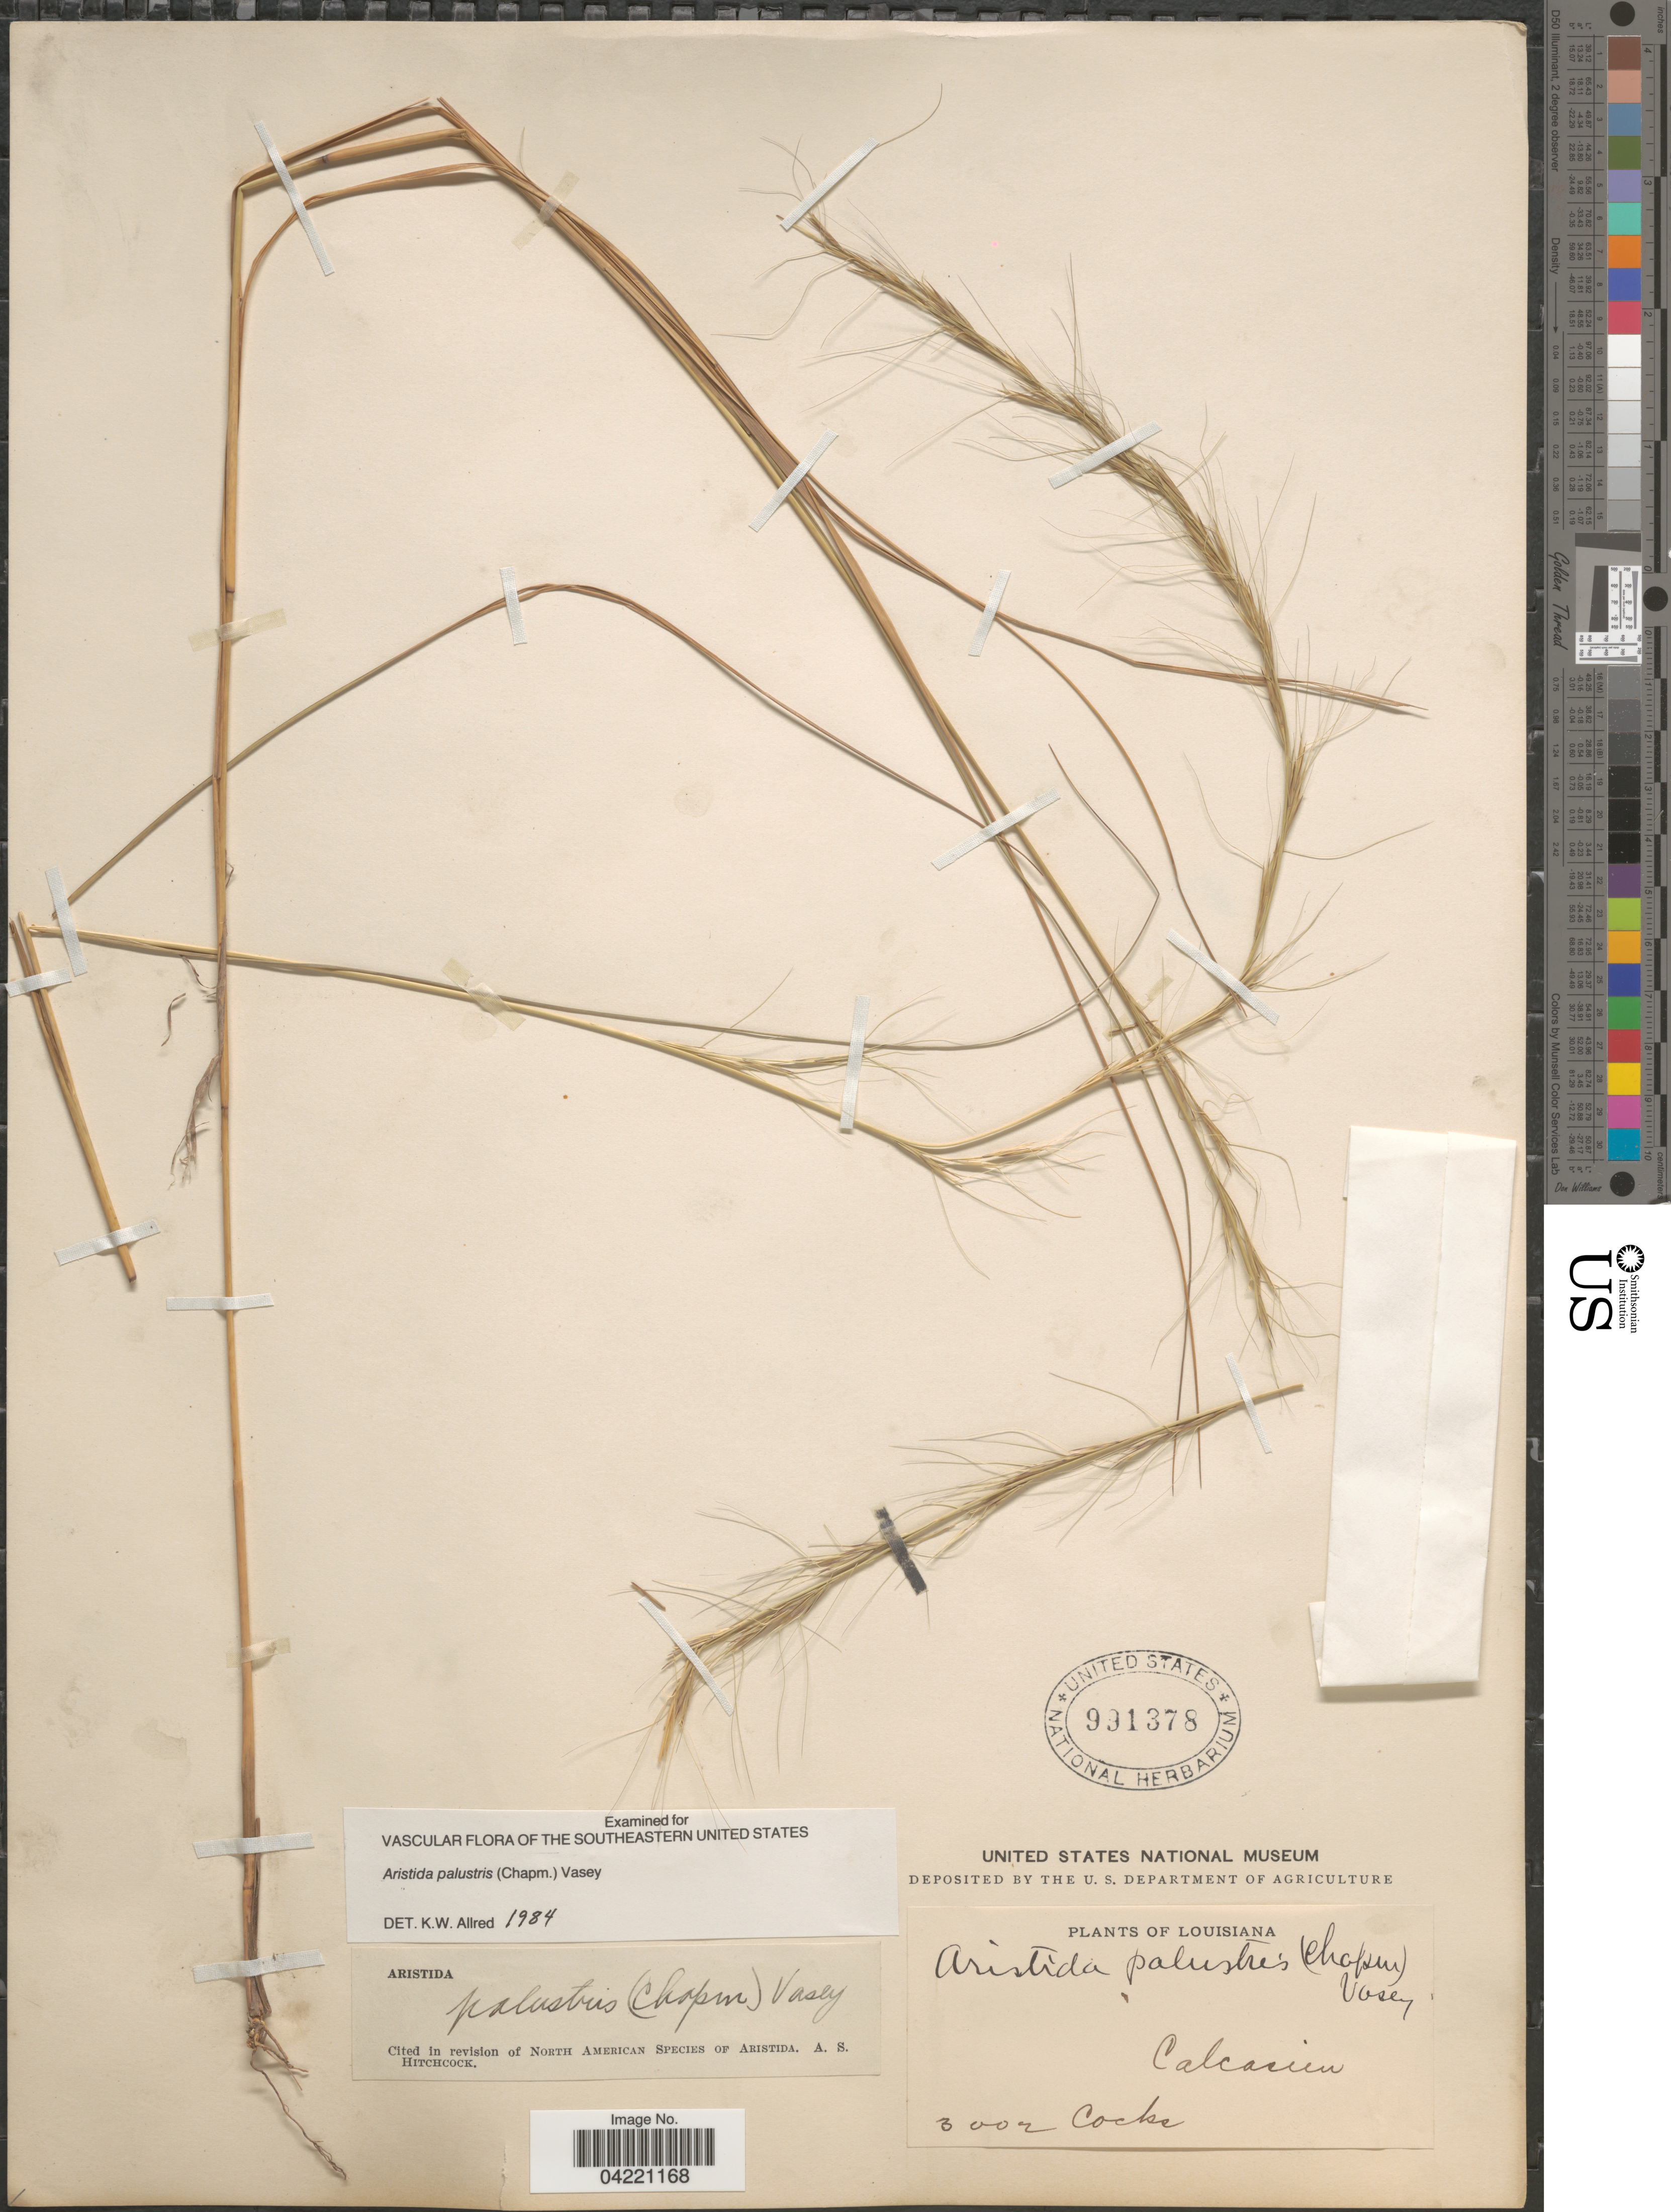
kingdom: Plantae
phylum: Tracheophyta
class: Liliopsida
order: Poales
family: Poaceae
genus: Aristida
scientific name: Aristida palustris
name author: (Chapm.) Vasey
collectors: Cocks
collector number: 3002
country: United States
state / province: Louisiana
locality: Calcasieu.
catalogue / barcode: US 991378